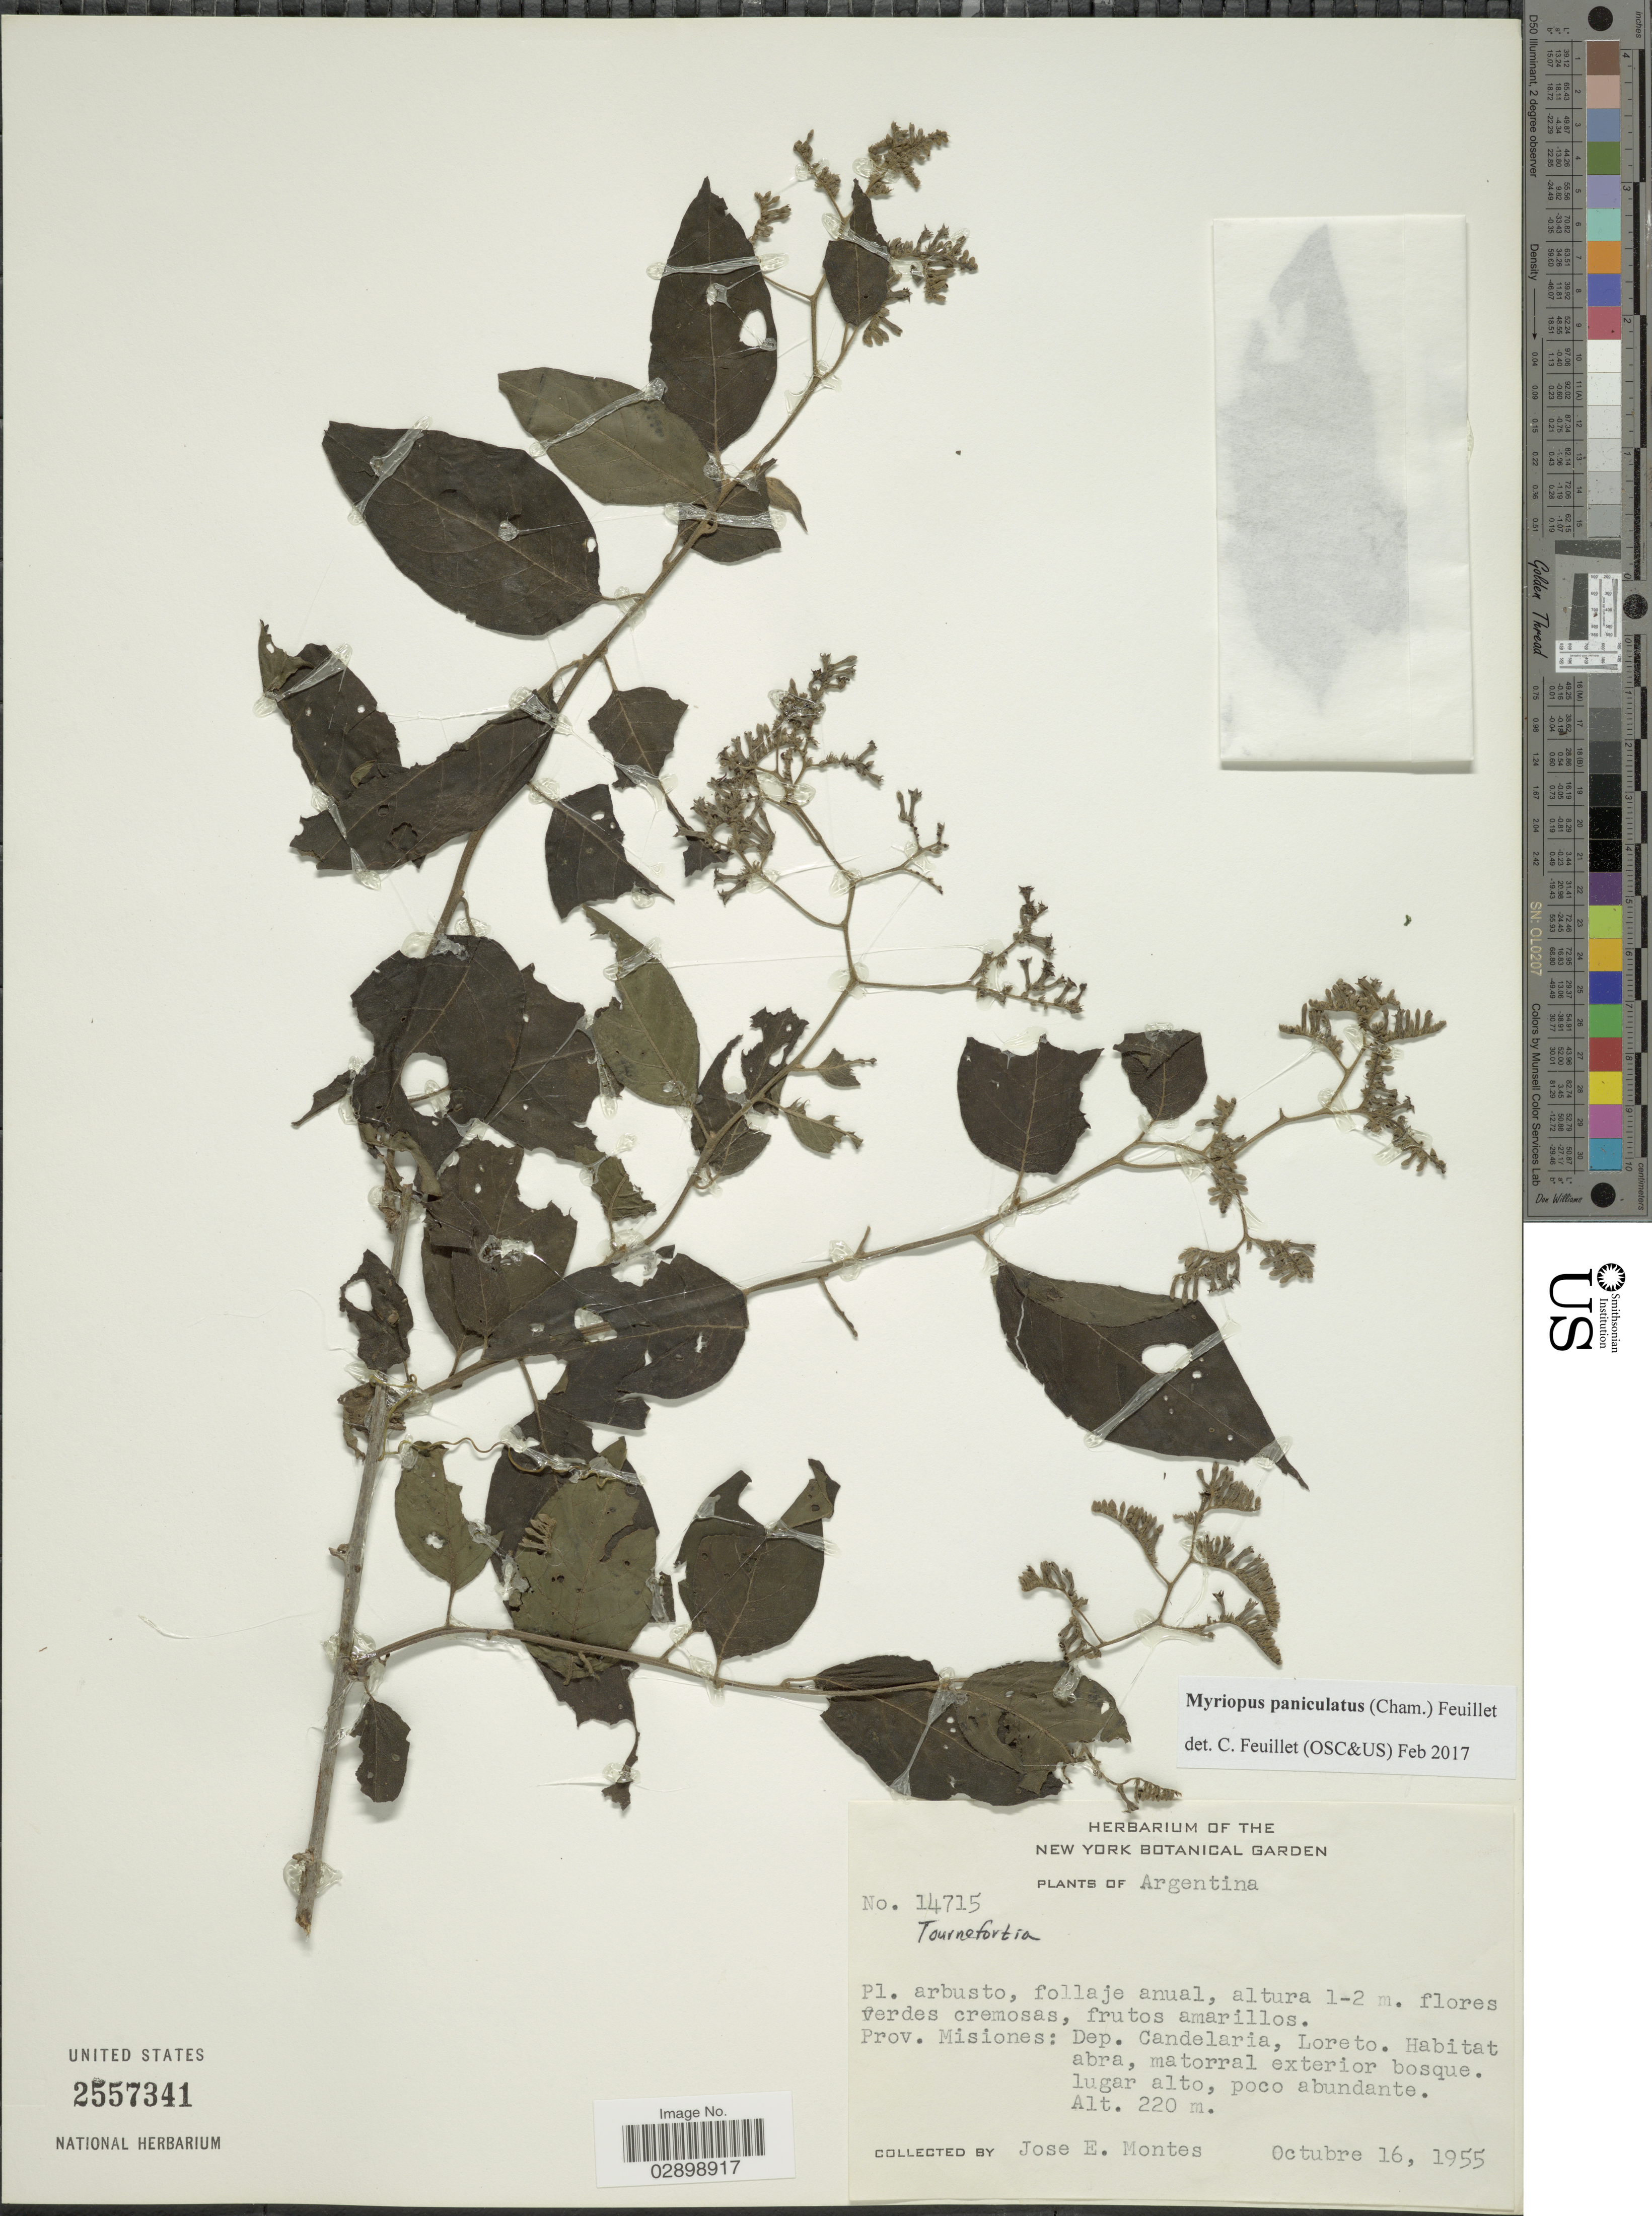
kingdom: Plantae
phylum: Tracheophyta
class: Magnoliopsida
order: Boraginales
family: Heliotropiaceae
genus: Myriopus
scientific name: Myriopus paniculatus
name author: (Cham.) Feuillet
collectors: J. E. Montes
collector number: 14715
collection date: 1955-10-16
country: Argentina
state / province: Misiones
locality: Dep. Candelaria, Loreto.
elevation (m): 220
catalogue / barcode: US 2557341